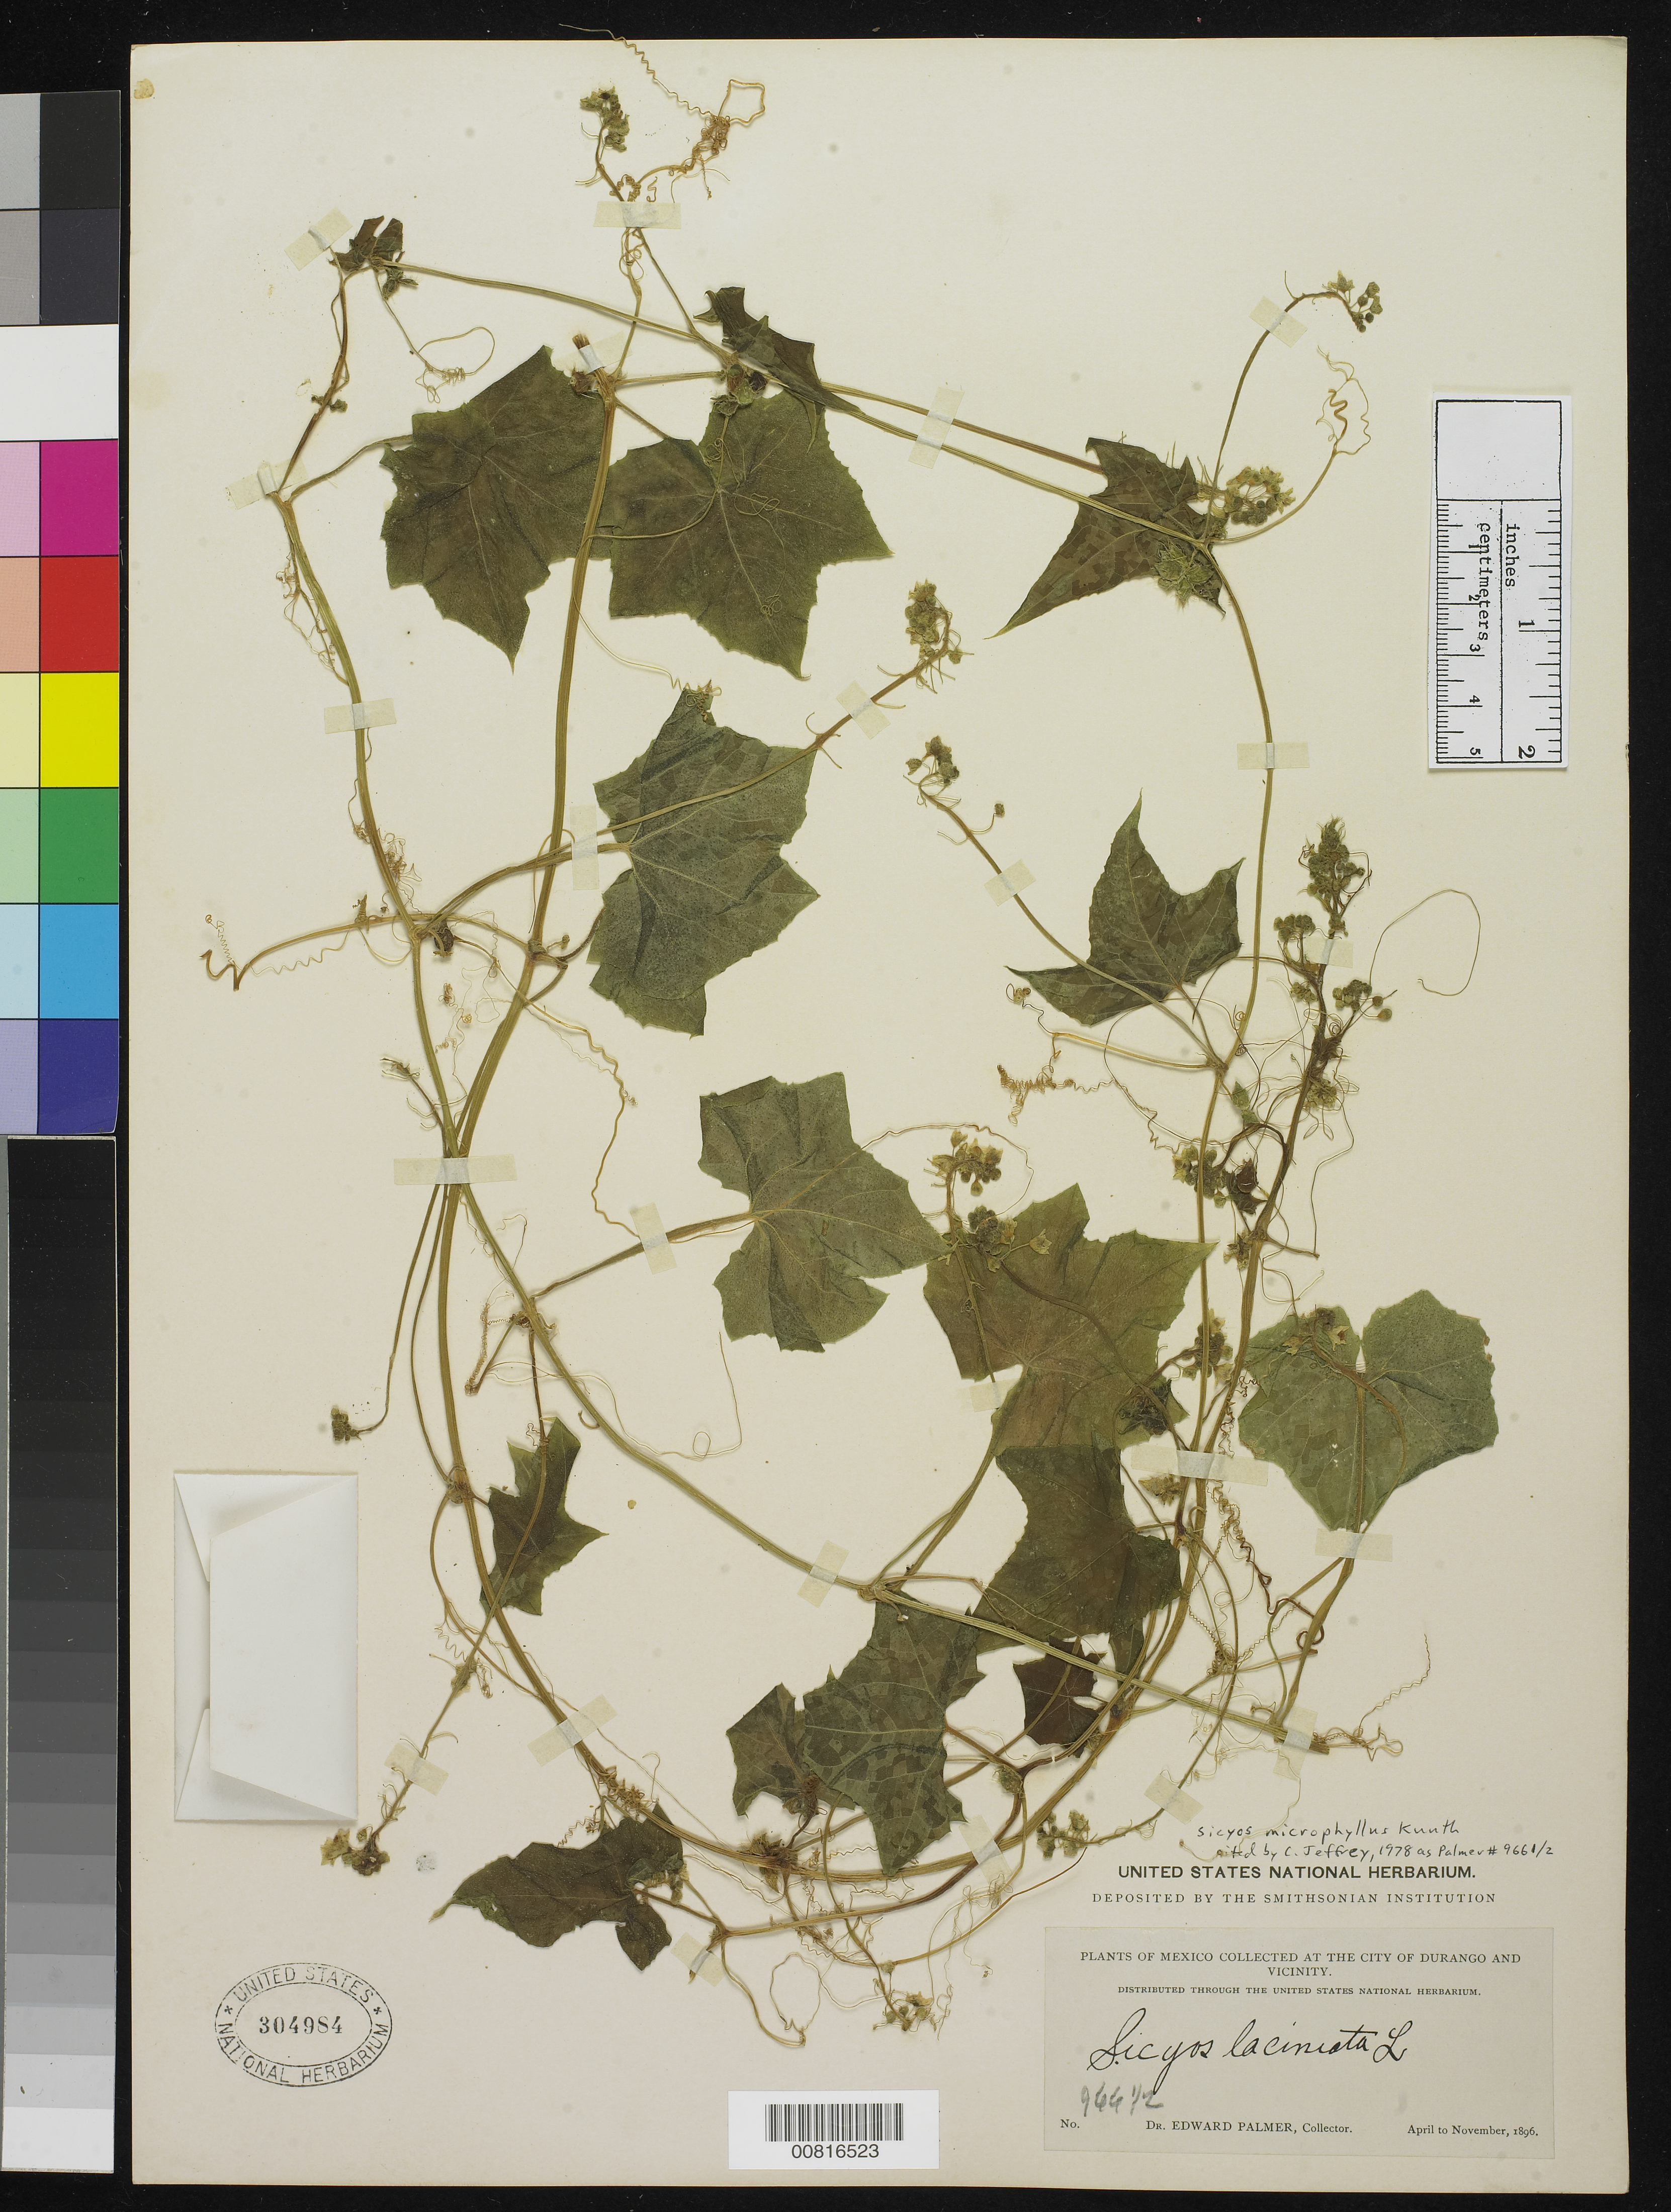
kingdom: Plantae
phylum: Tracheophyta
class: Magnoliopsida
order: Cucurbitales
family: Cucurbitaceae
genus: Sicyos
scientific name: Sicyos microphyllus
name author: Kunth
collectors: E. Palmer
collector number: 966½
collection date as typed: Apr 1896 to -- Nov 1896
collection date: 1896-04/1896-11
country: Mexico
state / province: Durango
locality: City of Durango and vicinity.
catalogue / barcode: US 304984